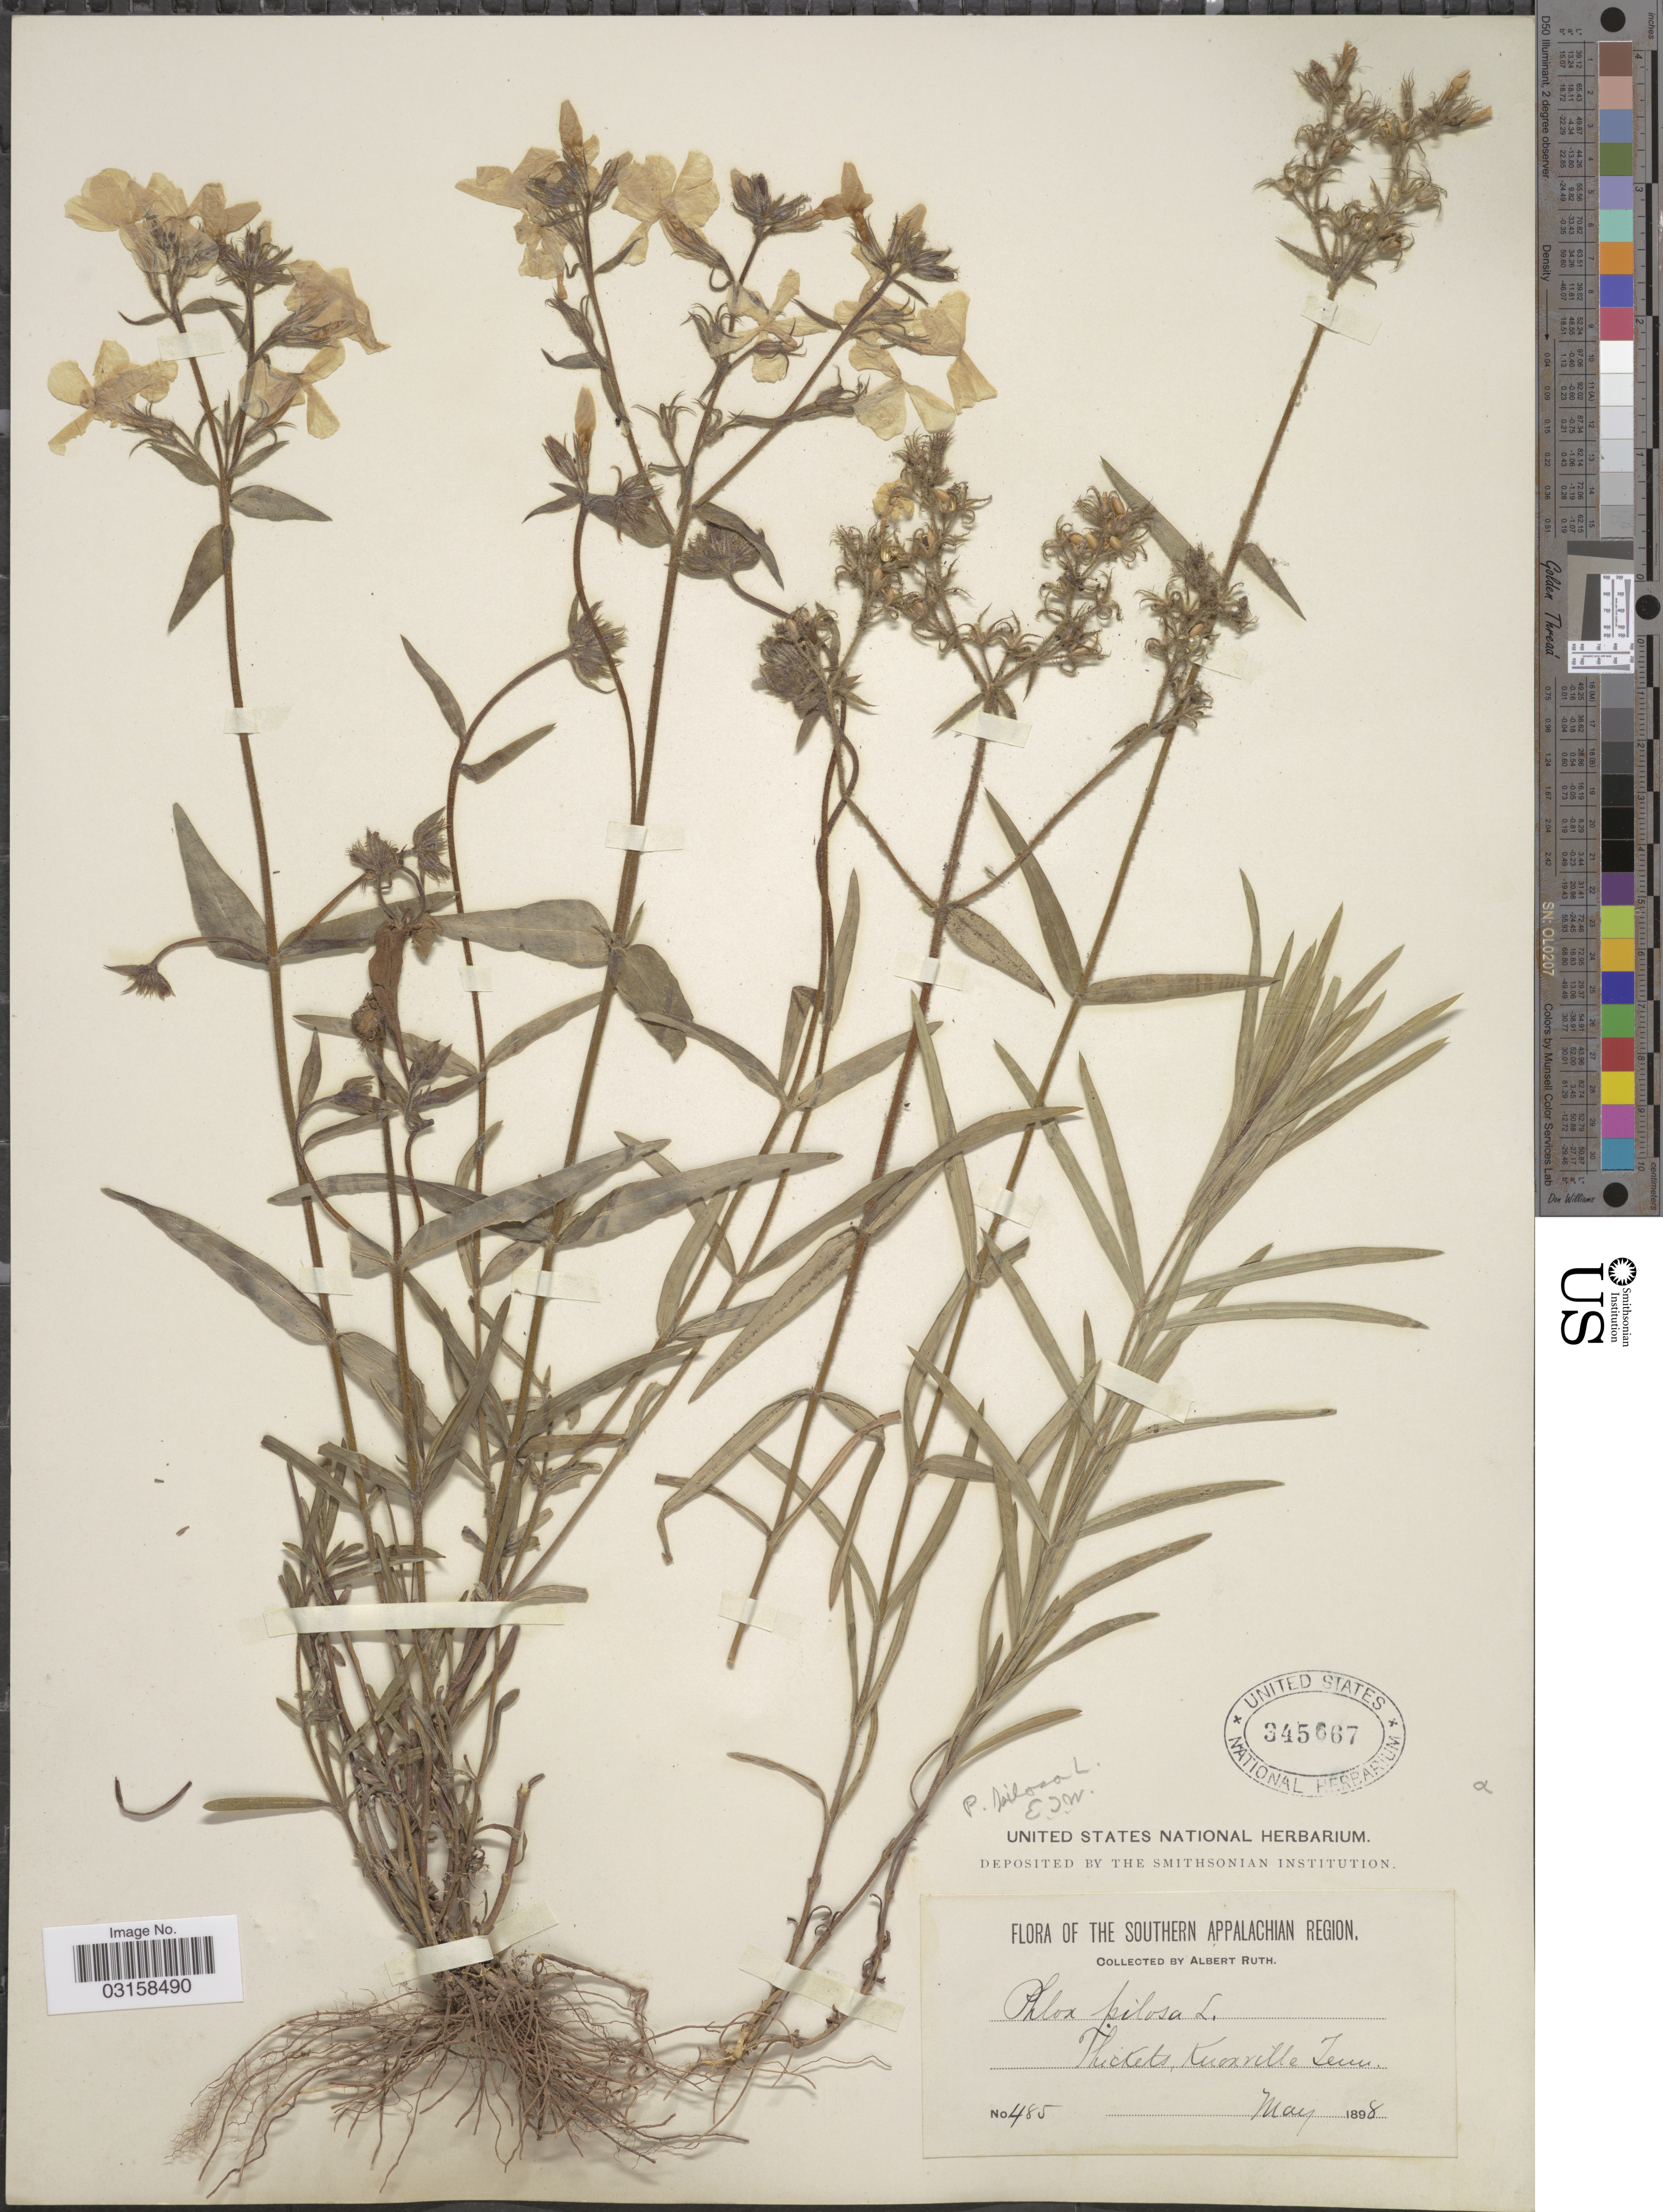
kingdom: Plantae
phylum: Tracheophyta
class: Magnoliopsida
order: Ericales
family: Polemoniaceae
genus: Phlox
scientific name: Phlox pilosa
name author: L.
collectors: A. Ruth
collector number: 485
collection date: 1898-05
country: United States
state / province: Tennessee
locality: Southern Appalachian. Knoxville.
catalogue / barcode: US 345667